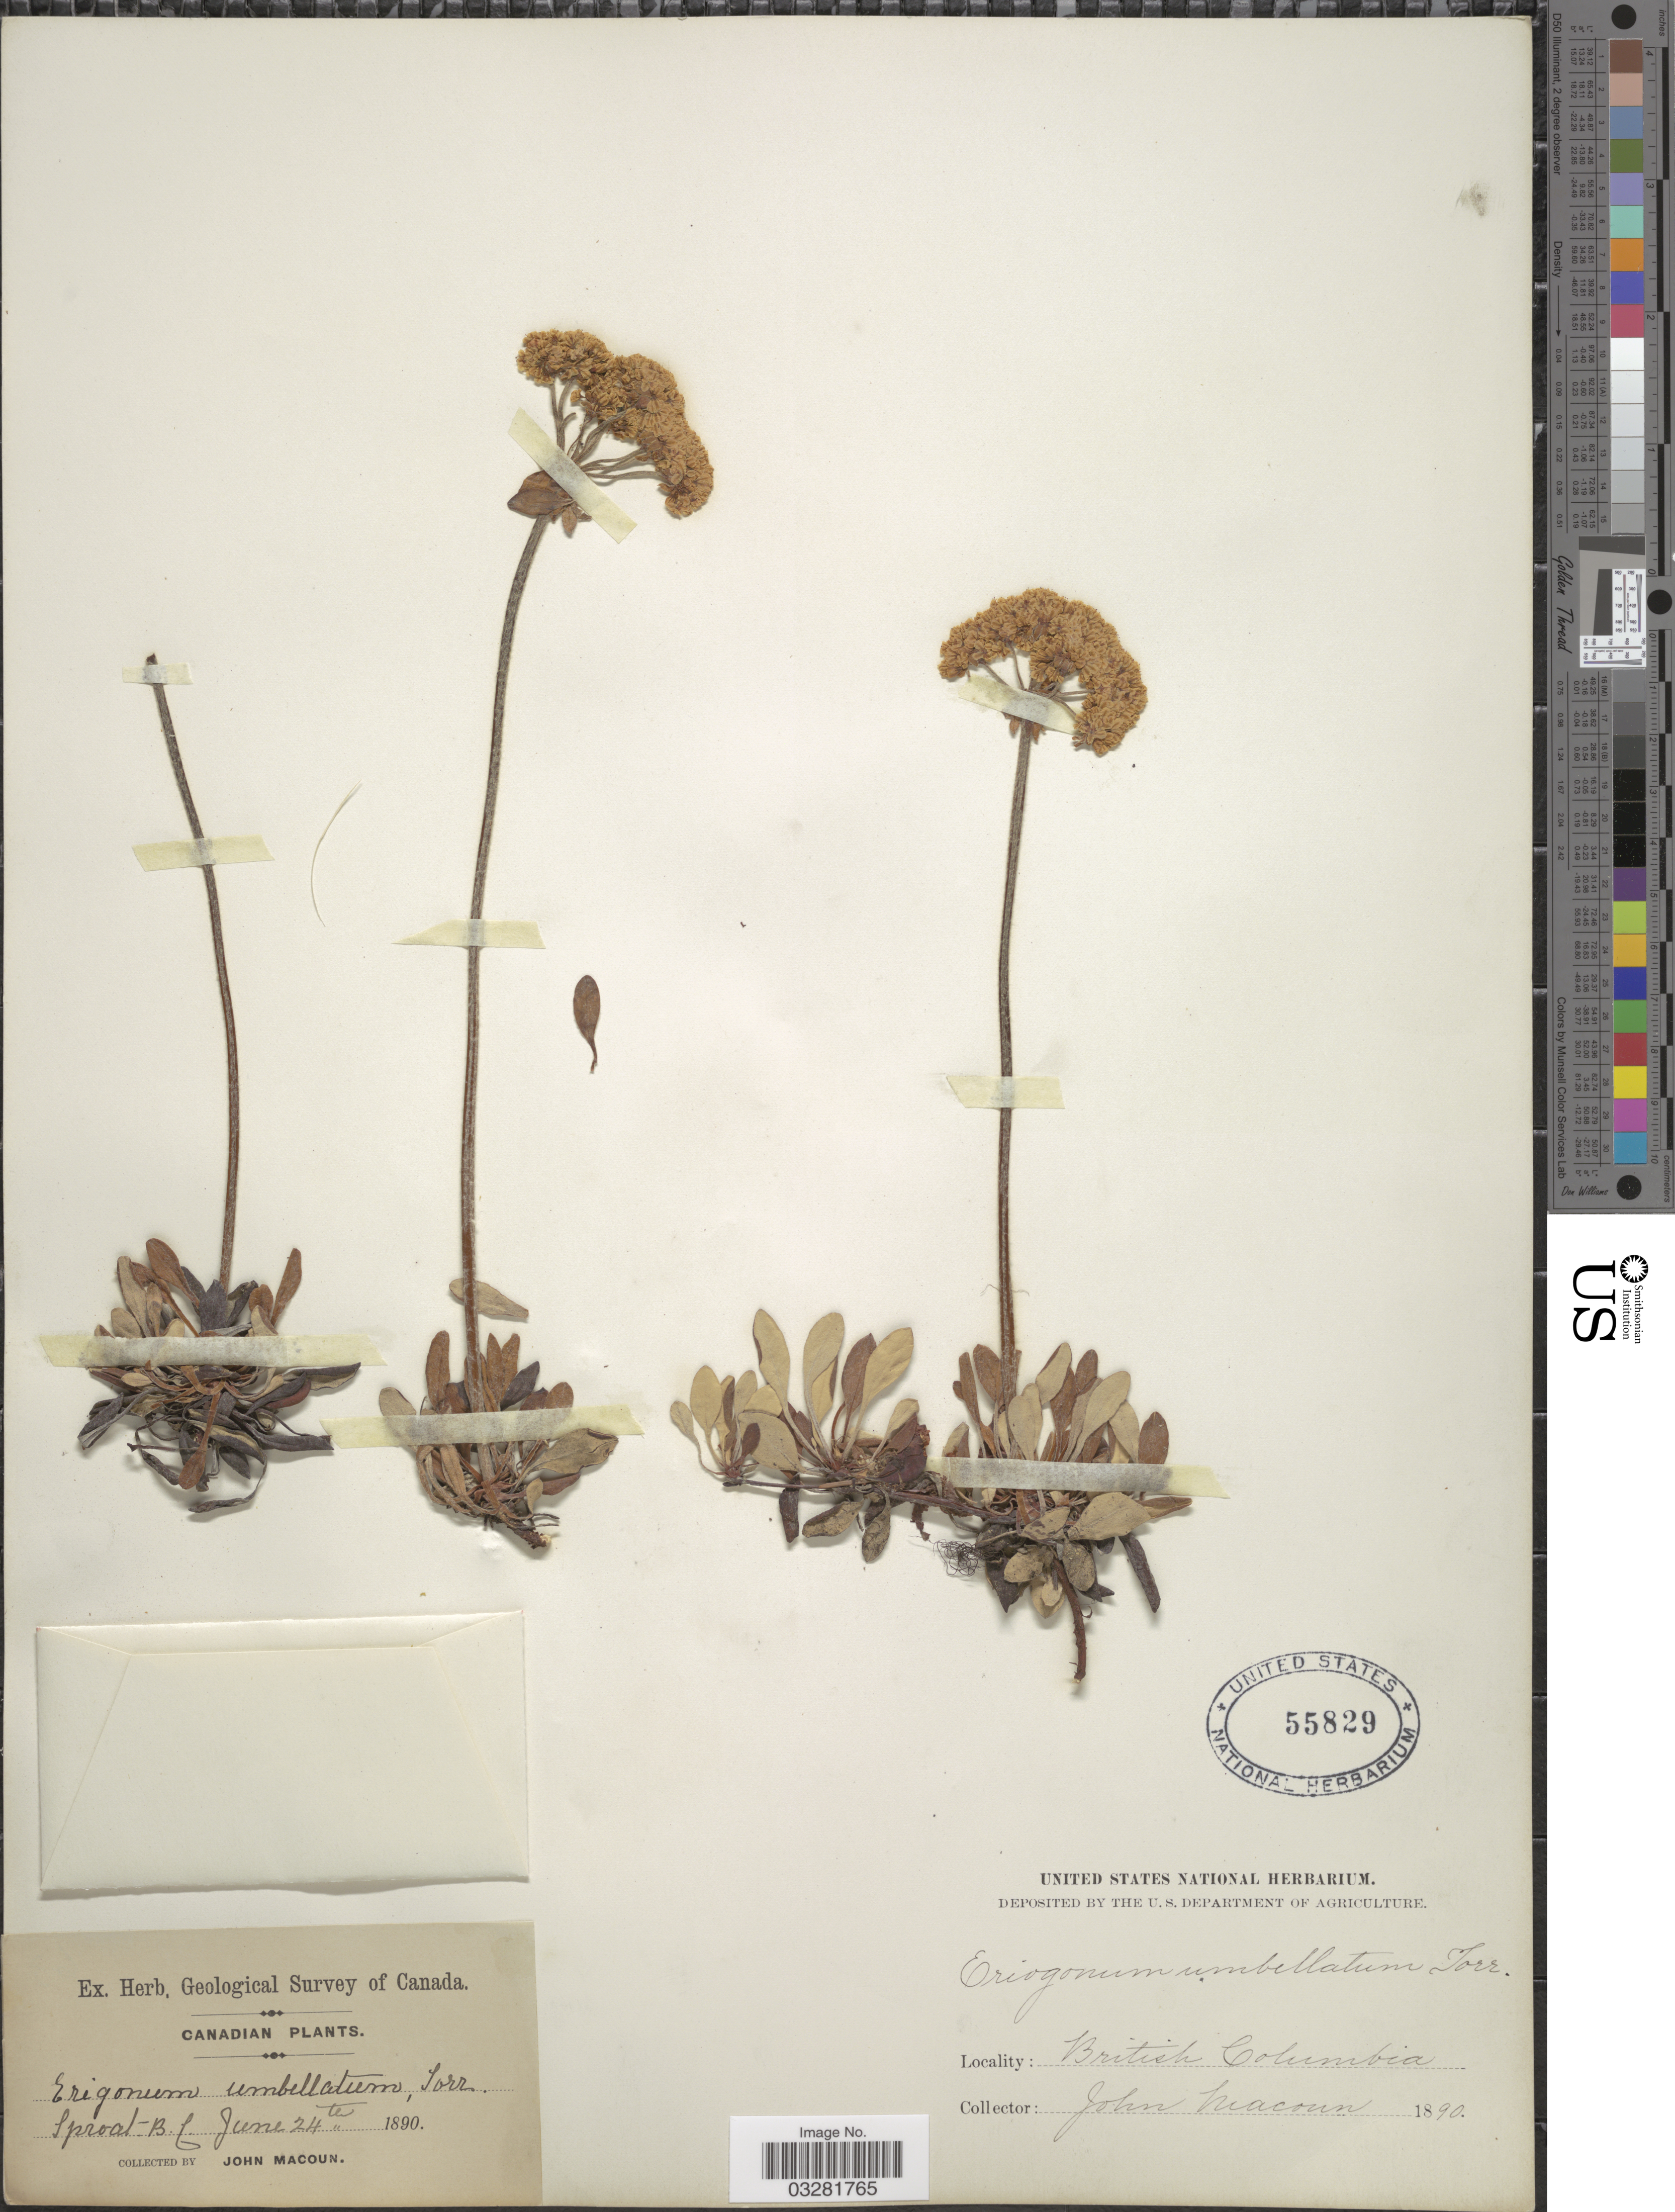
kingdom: Plantae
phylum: Tracheophyta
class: Magnoliopsida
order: Caryophyllales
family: Polygonaceae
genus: Eriogonum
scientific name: Eriogonum umbellatum var. subalpinum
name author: M.E. Jones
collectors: J. Macoun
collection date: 1890-06-24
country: Canada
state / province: British Columbia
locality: Sorat B.C.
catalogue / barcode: US 55829